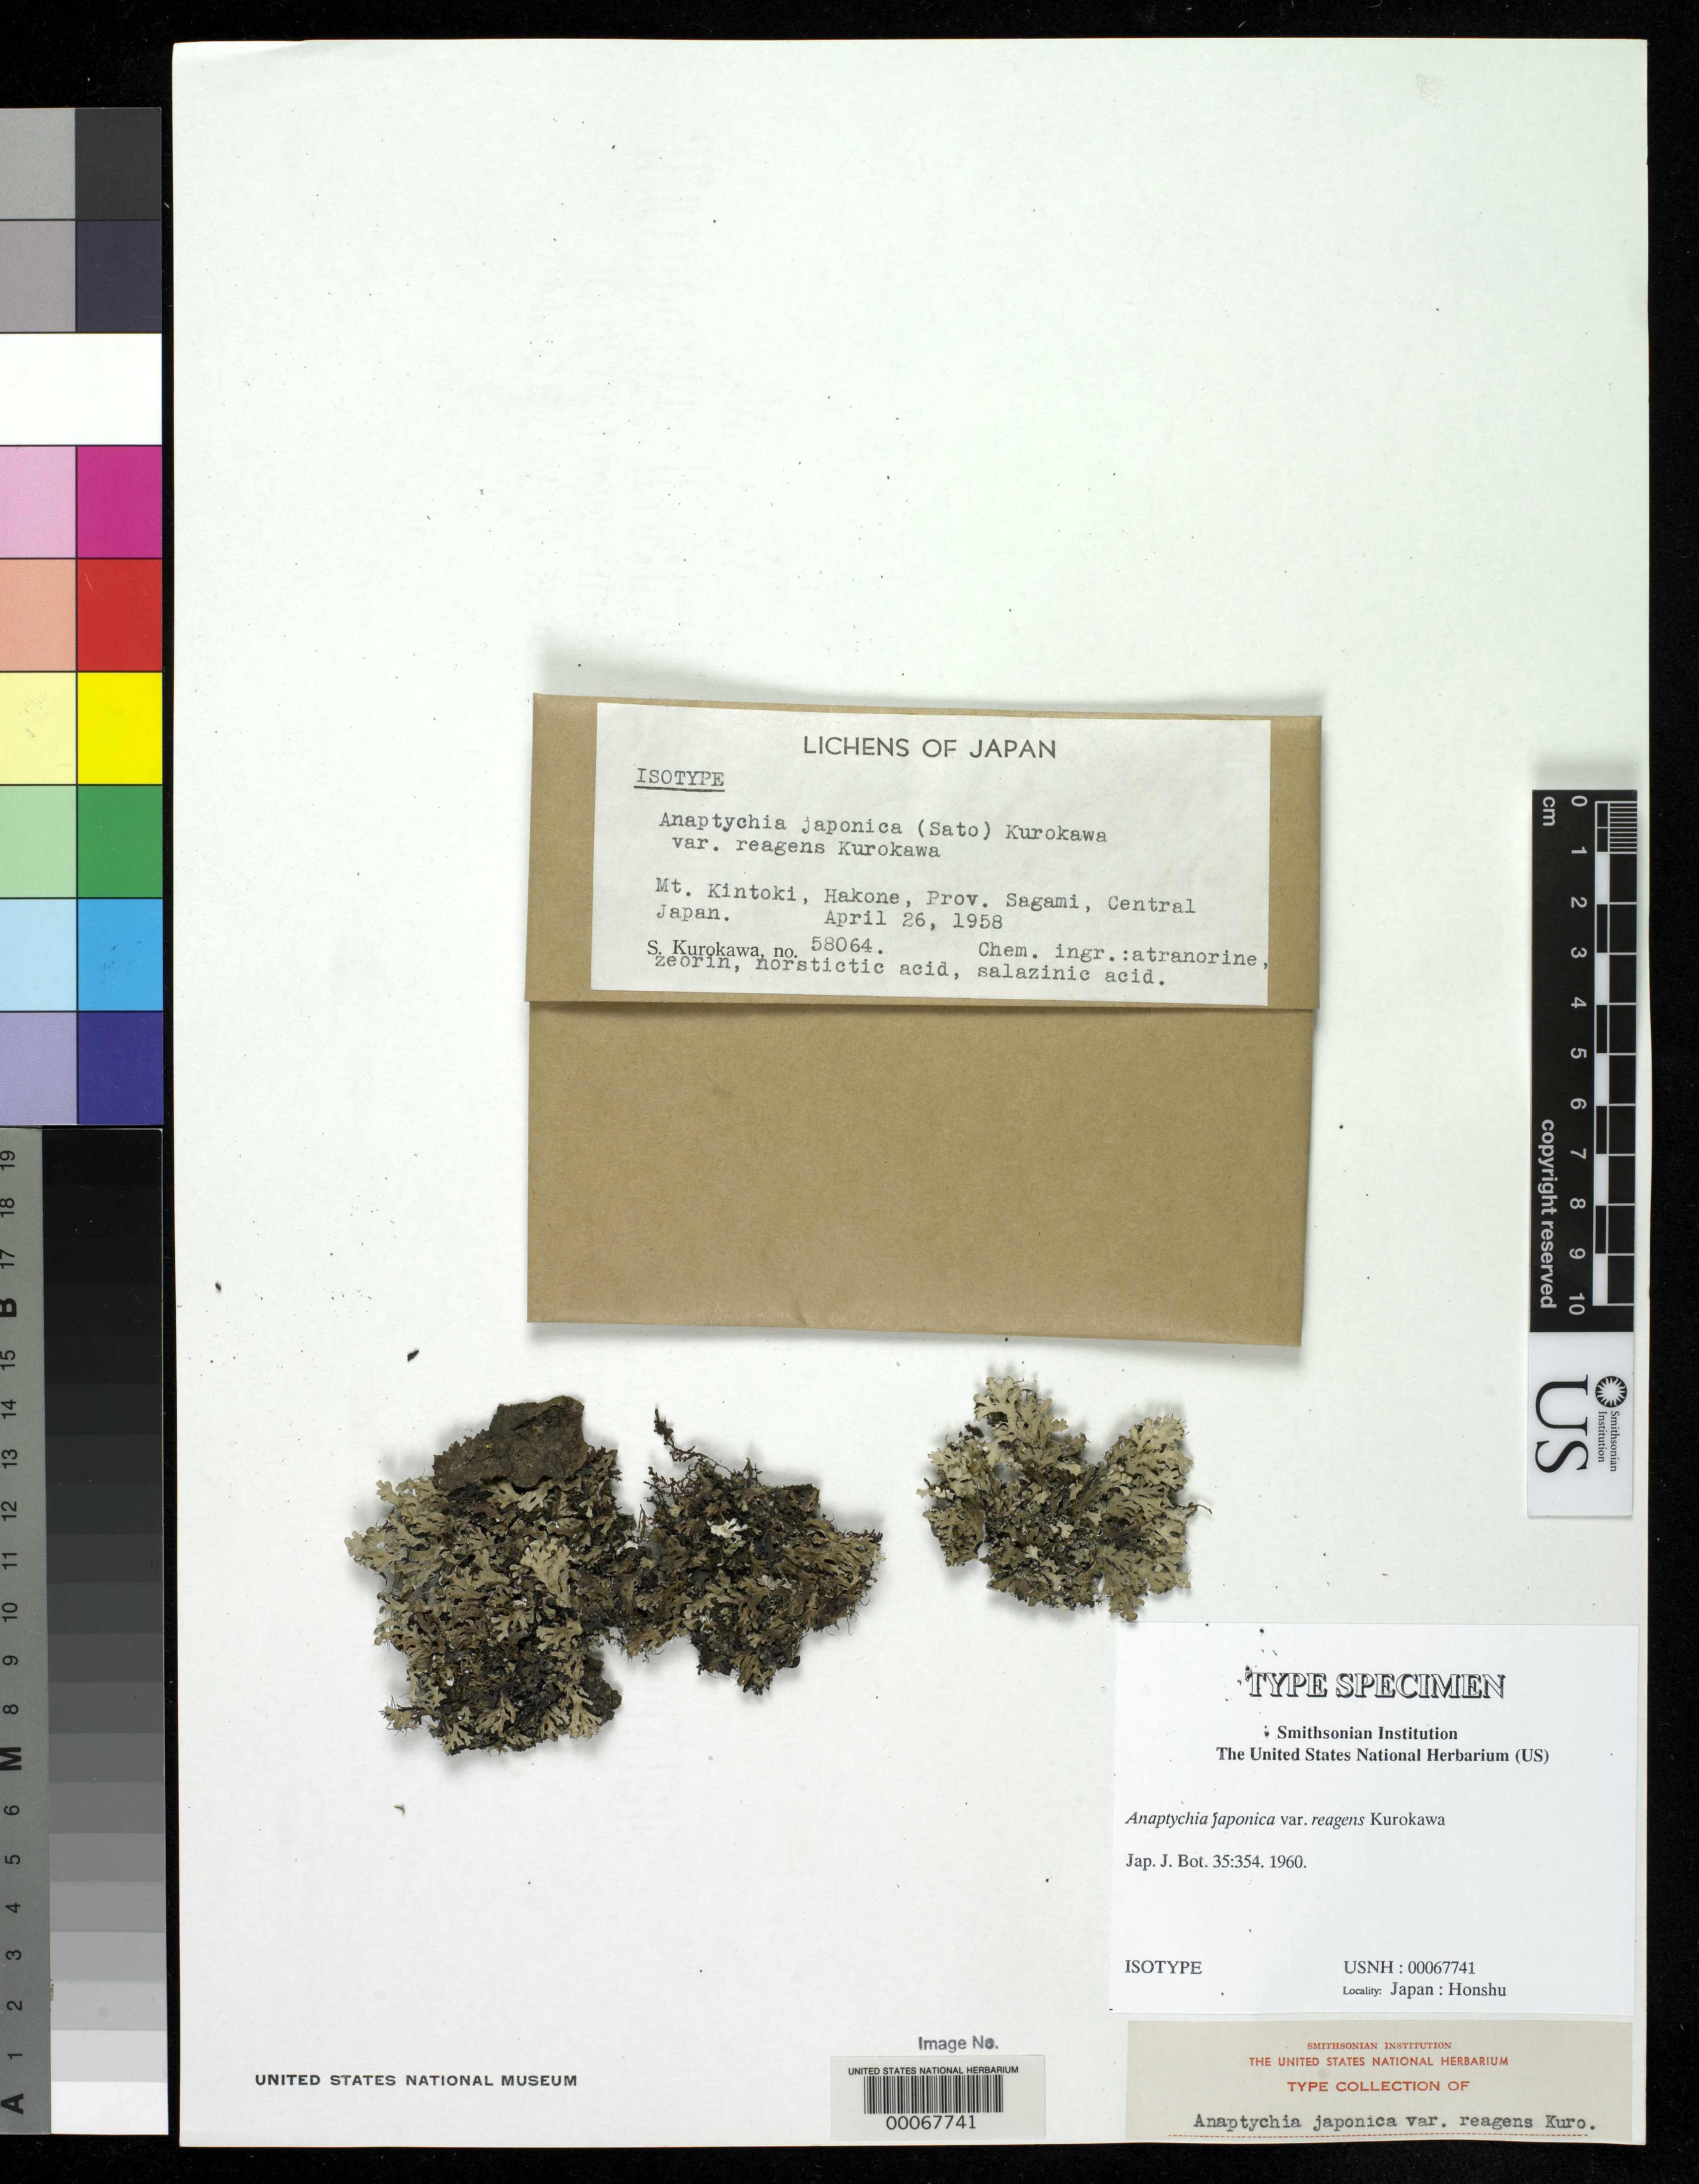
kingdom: Fungi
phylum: Ascomycota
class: Lecanoromycetes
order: Caliciales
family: Physciaceae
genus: Anaptychia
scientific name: Anaptychia japonica var. reagens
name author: Kurok.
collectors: S. Kurokawa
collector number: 53064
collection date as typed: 26 Apr 1958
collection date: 1958-04-26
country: Japan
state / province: Kanagawa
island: Honshu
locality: Mt. Kintoki, Hakoma.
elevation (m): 1200